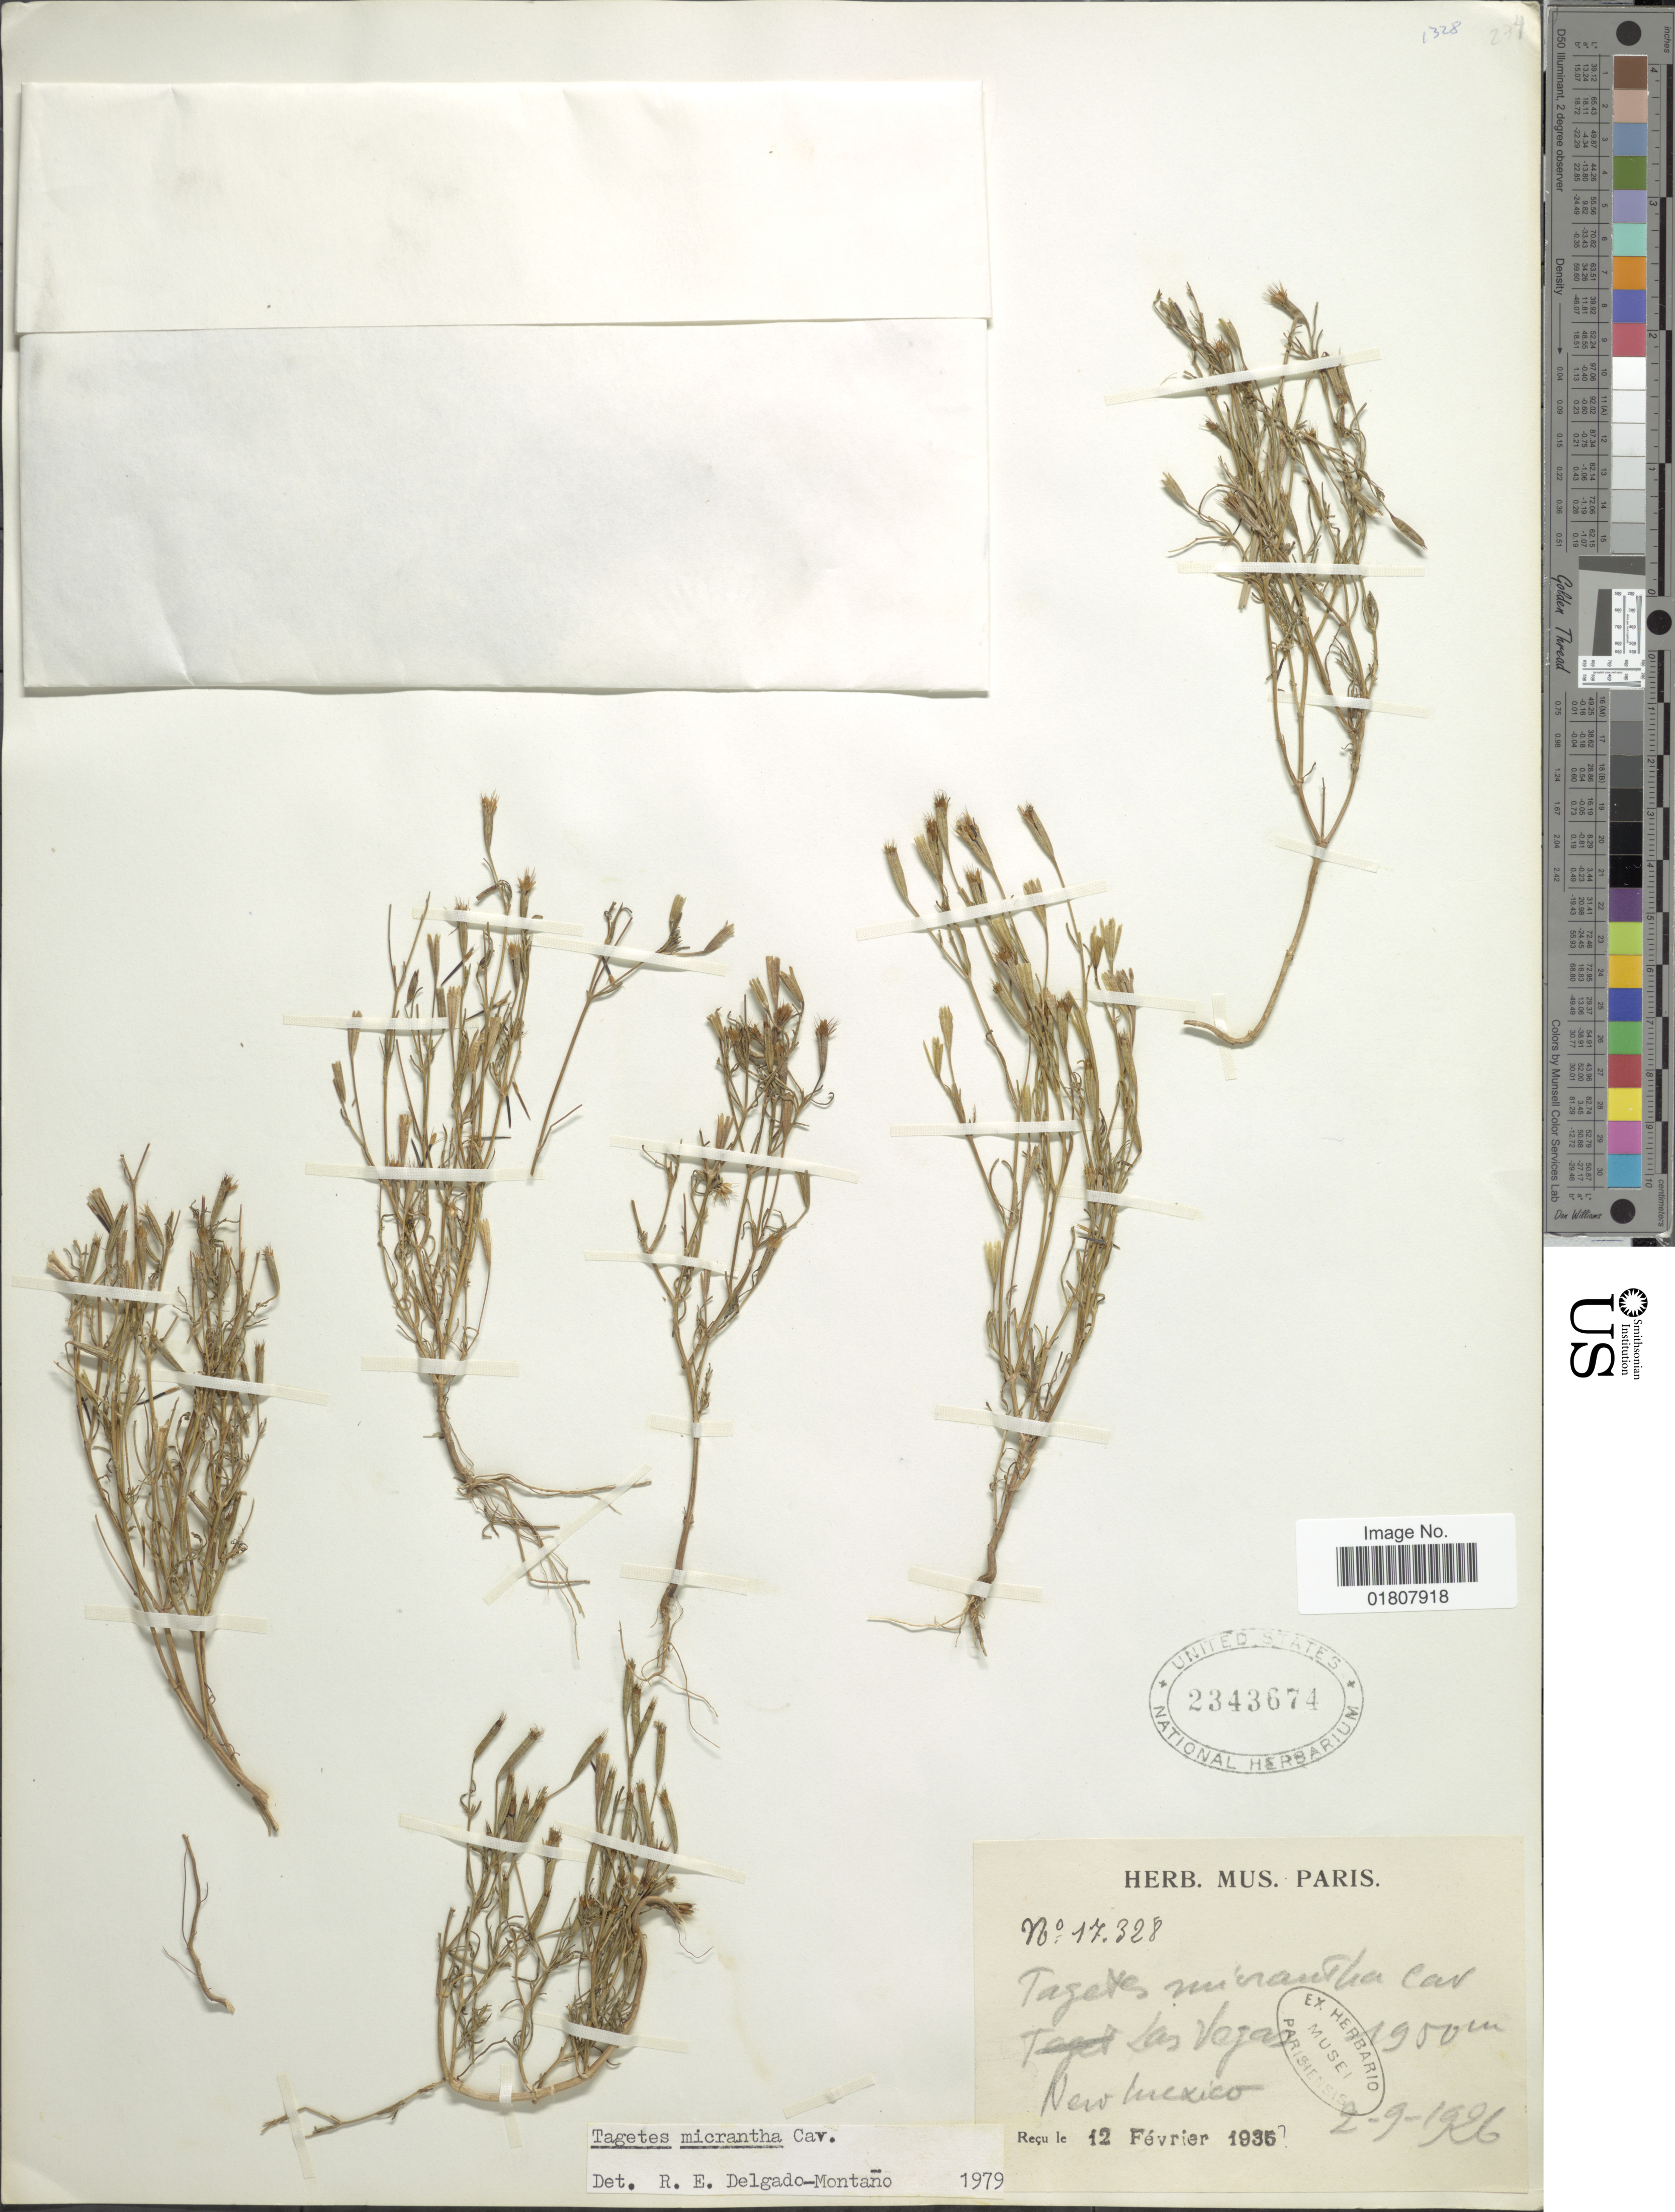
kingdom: Plantae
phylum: Tracheophyta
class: Magnoliopsida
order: Asterales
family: Asteraceae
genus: Tagetes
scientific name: Tagetes micrantha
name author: Cav.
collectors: ex herb. Mus. Paris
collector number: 17328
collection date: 1926-02-09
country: United States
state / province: New Mexico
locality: Las Vegas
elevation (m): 1950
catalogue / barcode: US 2343674